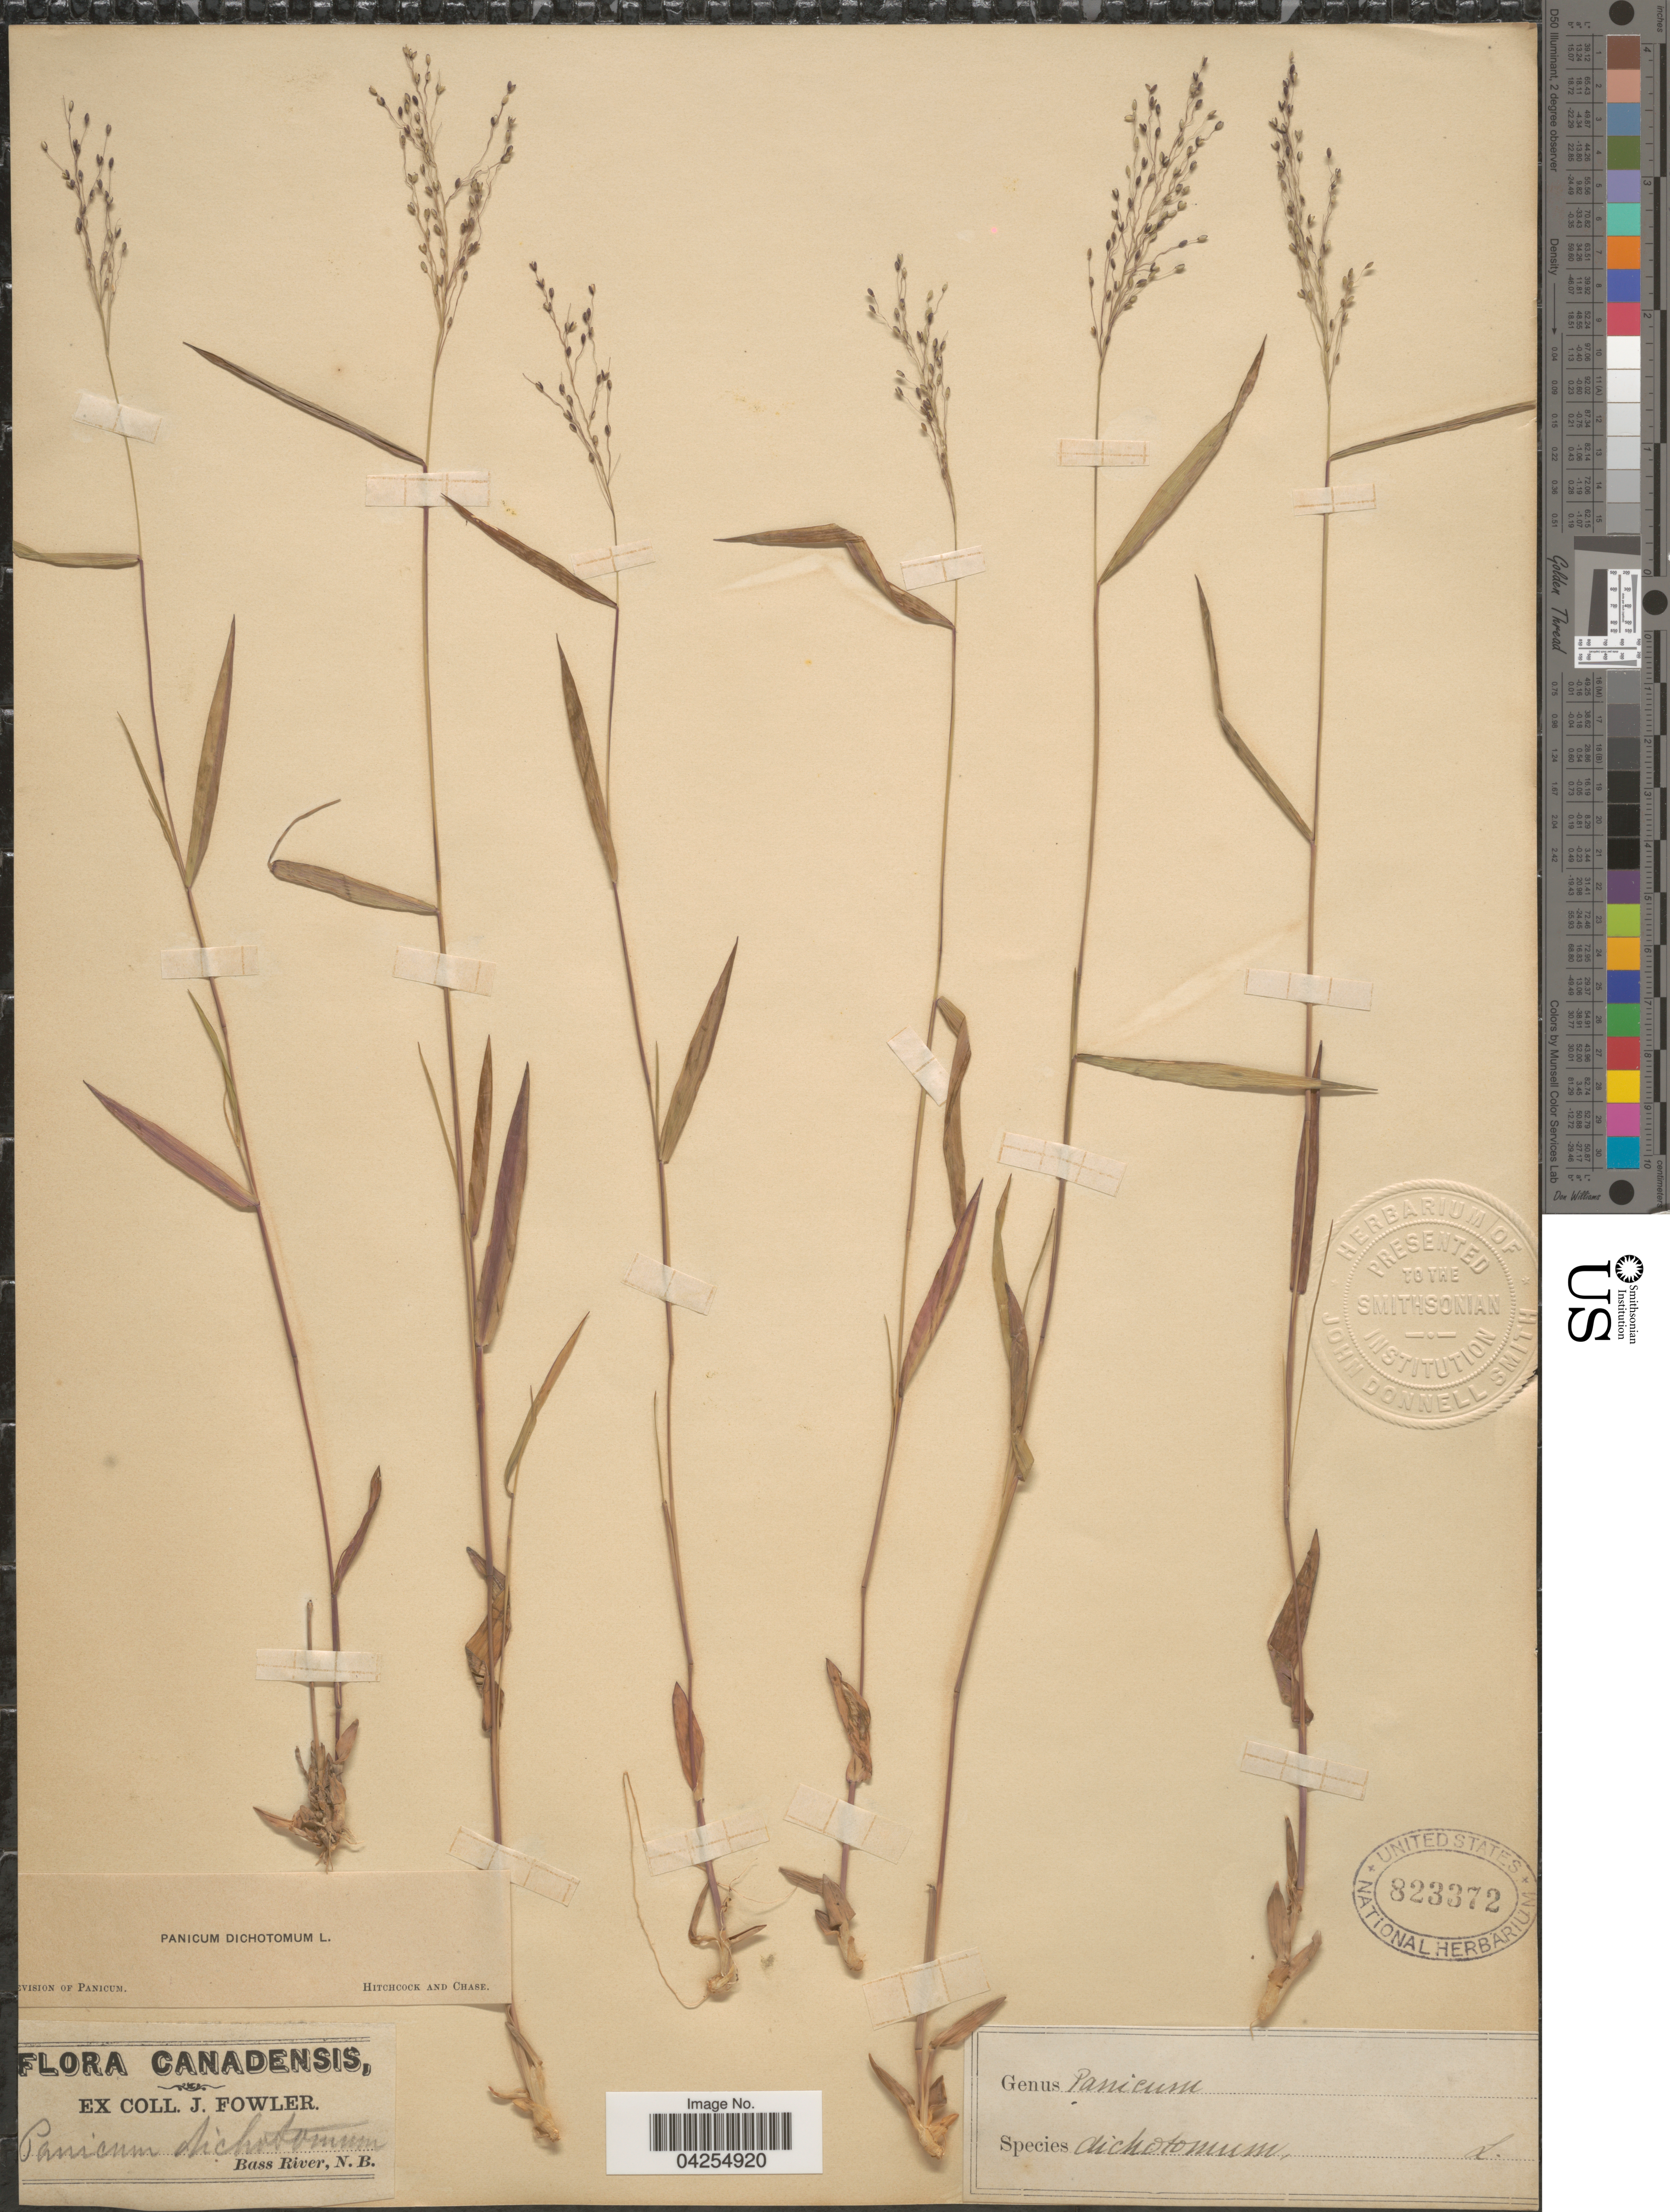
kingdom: Plantae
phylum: Tracheophyta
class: Liliopsida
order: Poales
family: Poaceae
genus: Dichanthelium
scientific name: Dichanthelium dichotomum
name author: (L.) Gould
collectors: J. Fowler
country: Canada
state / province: New Brunswick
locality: Bass River.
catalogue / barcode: US 823372